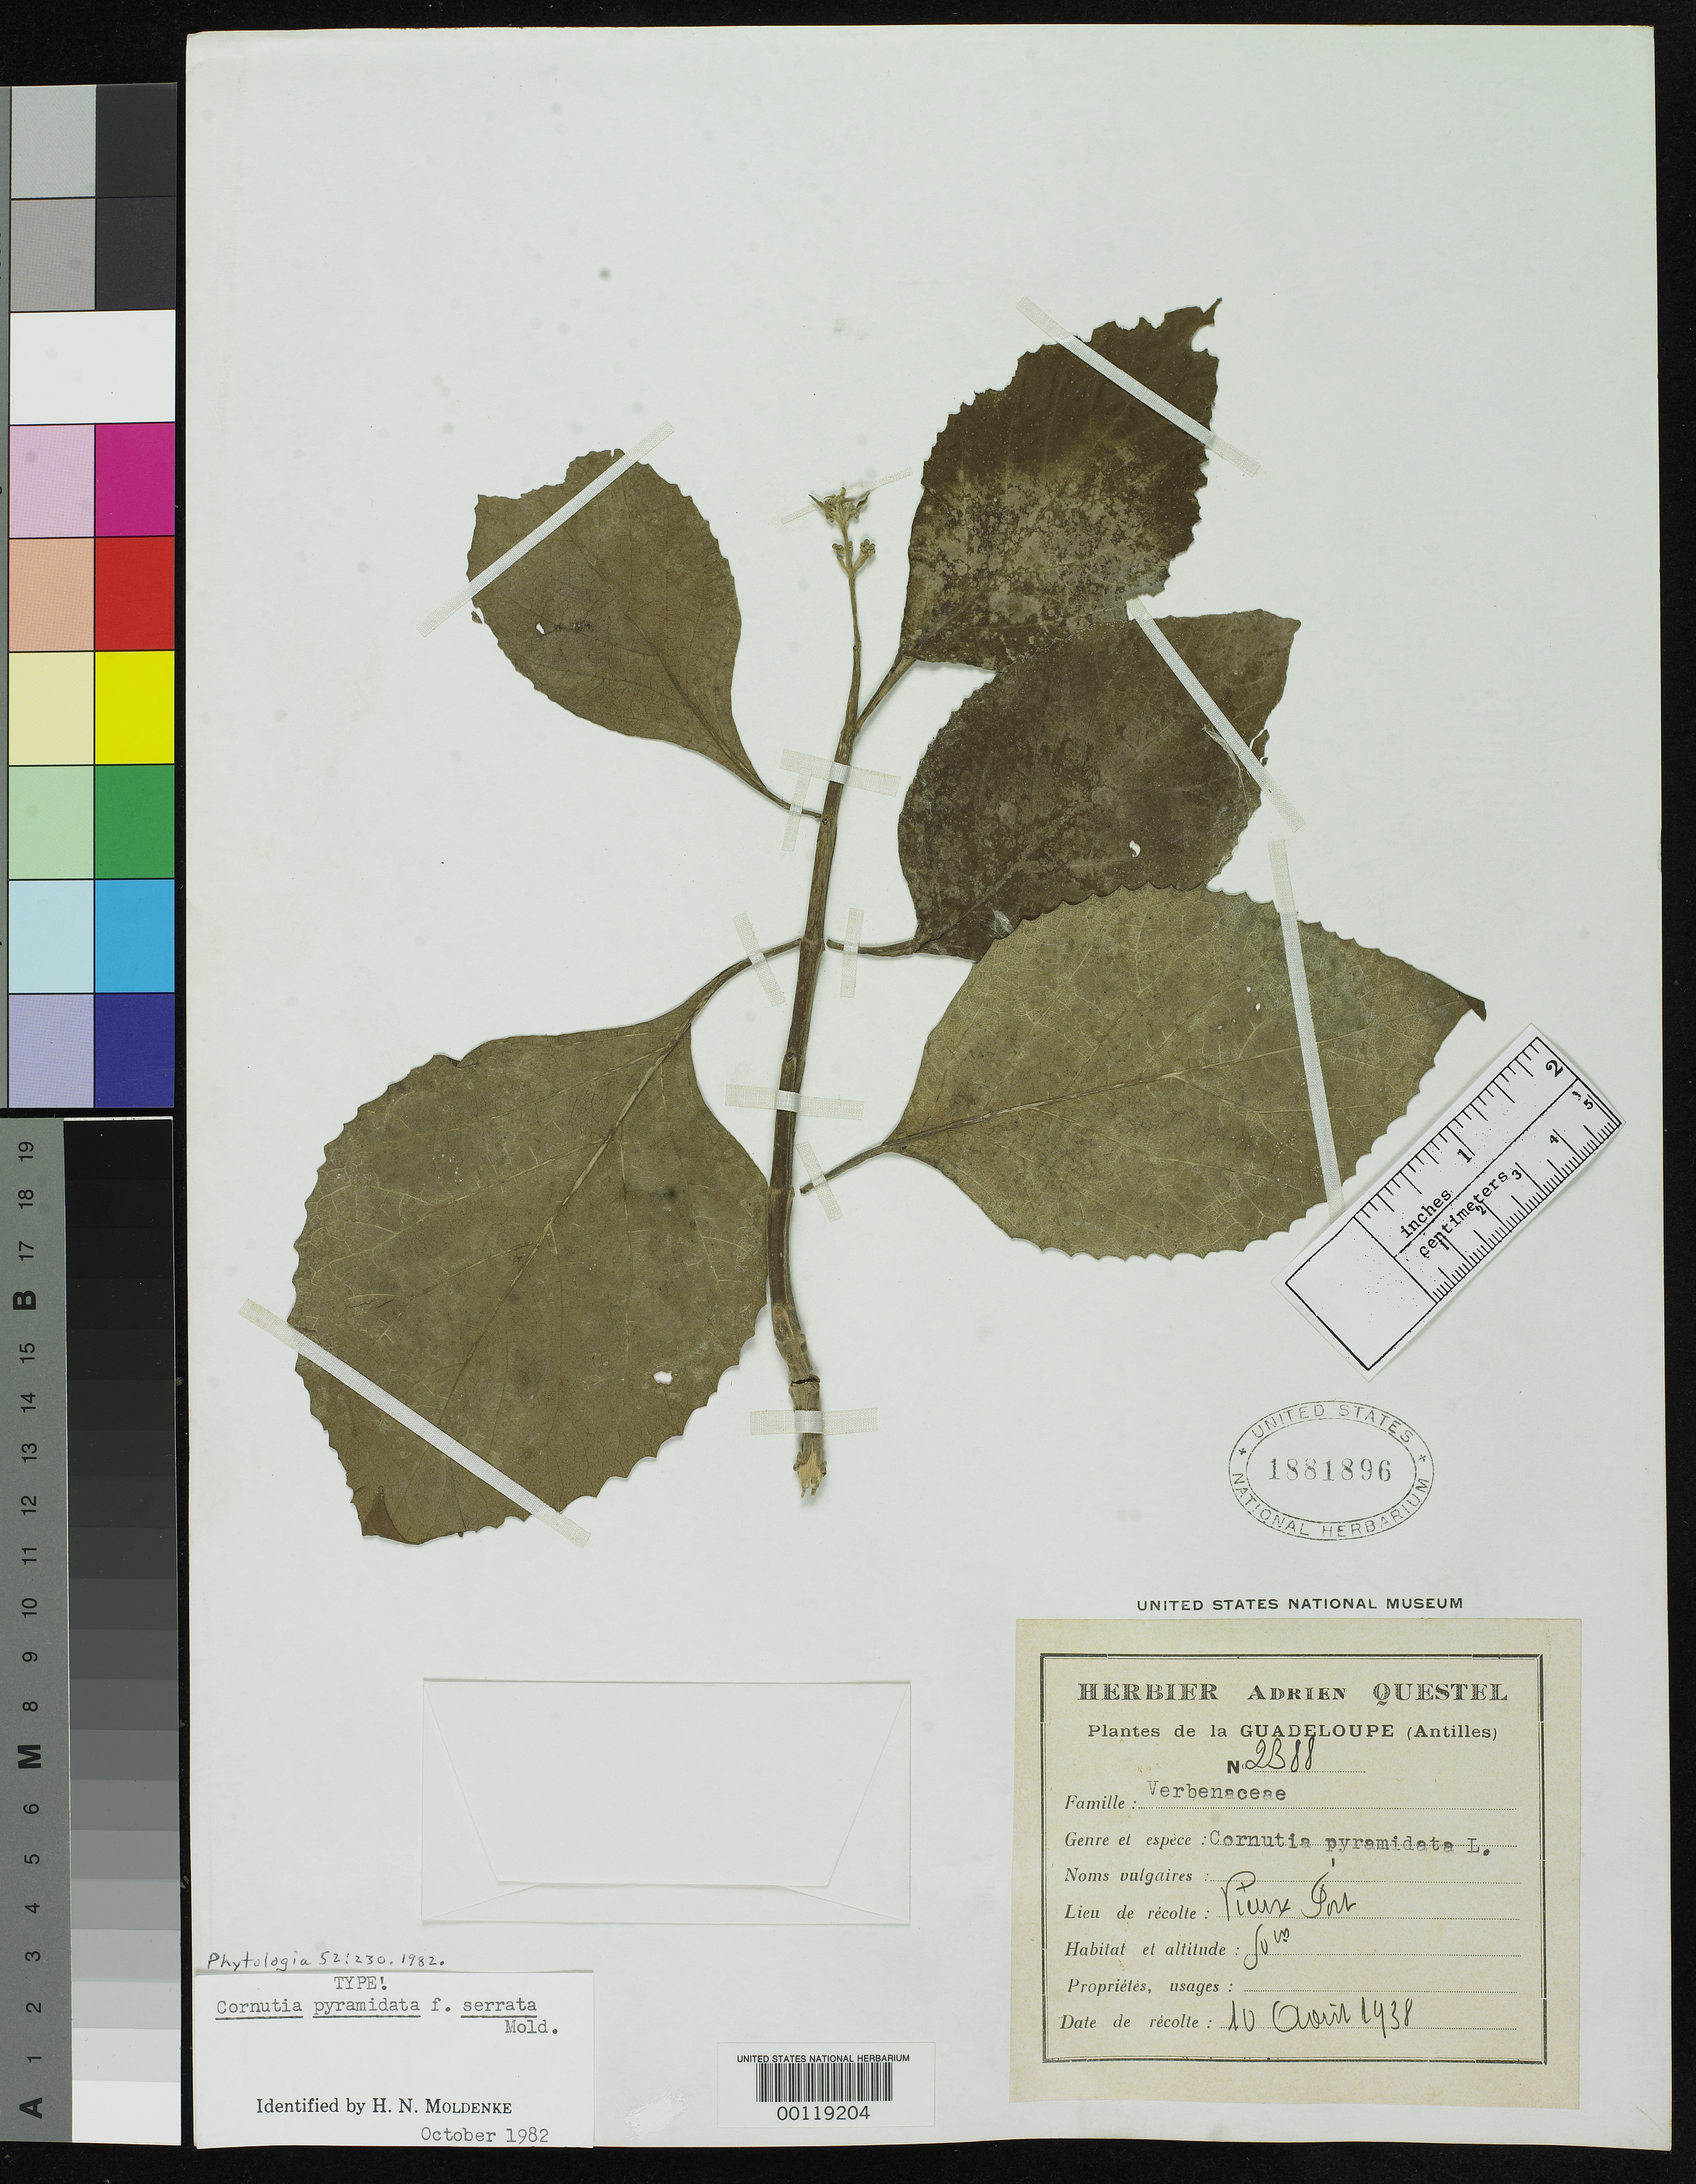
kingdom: Plantae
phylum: Tracheophyta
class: Magnoliopsida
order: Lamiales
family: Lamiaceae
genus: Cornutia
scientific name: Cornutia pyramidata f. serrata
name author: Moldenke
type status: Isotype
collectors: A. Questel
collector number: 2388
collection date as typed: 10 Oct 1938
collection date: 1938-10-10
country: Guadeloupe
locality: Vieux Fort.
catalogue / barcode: US 1881896